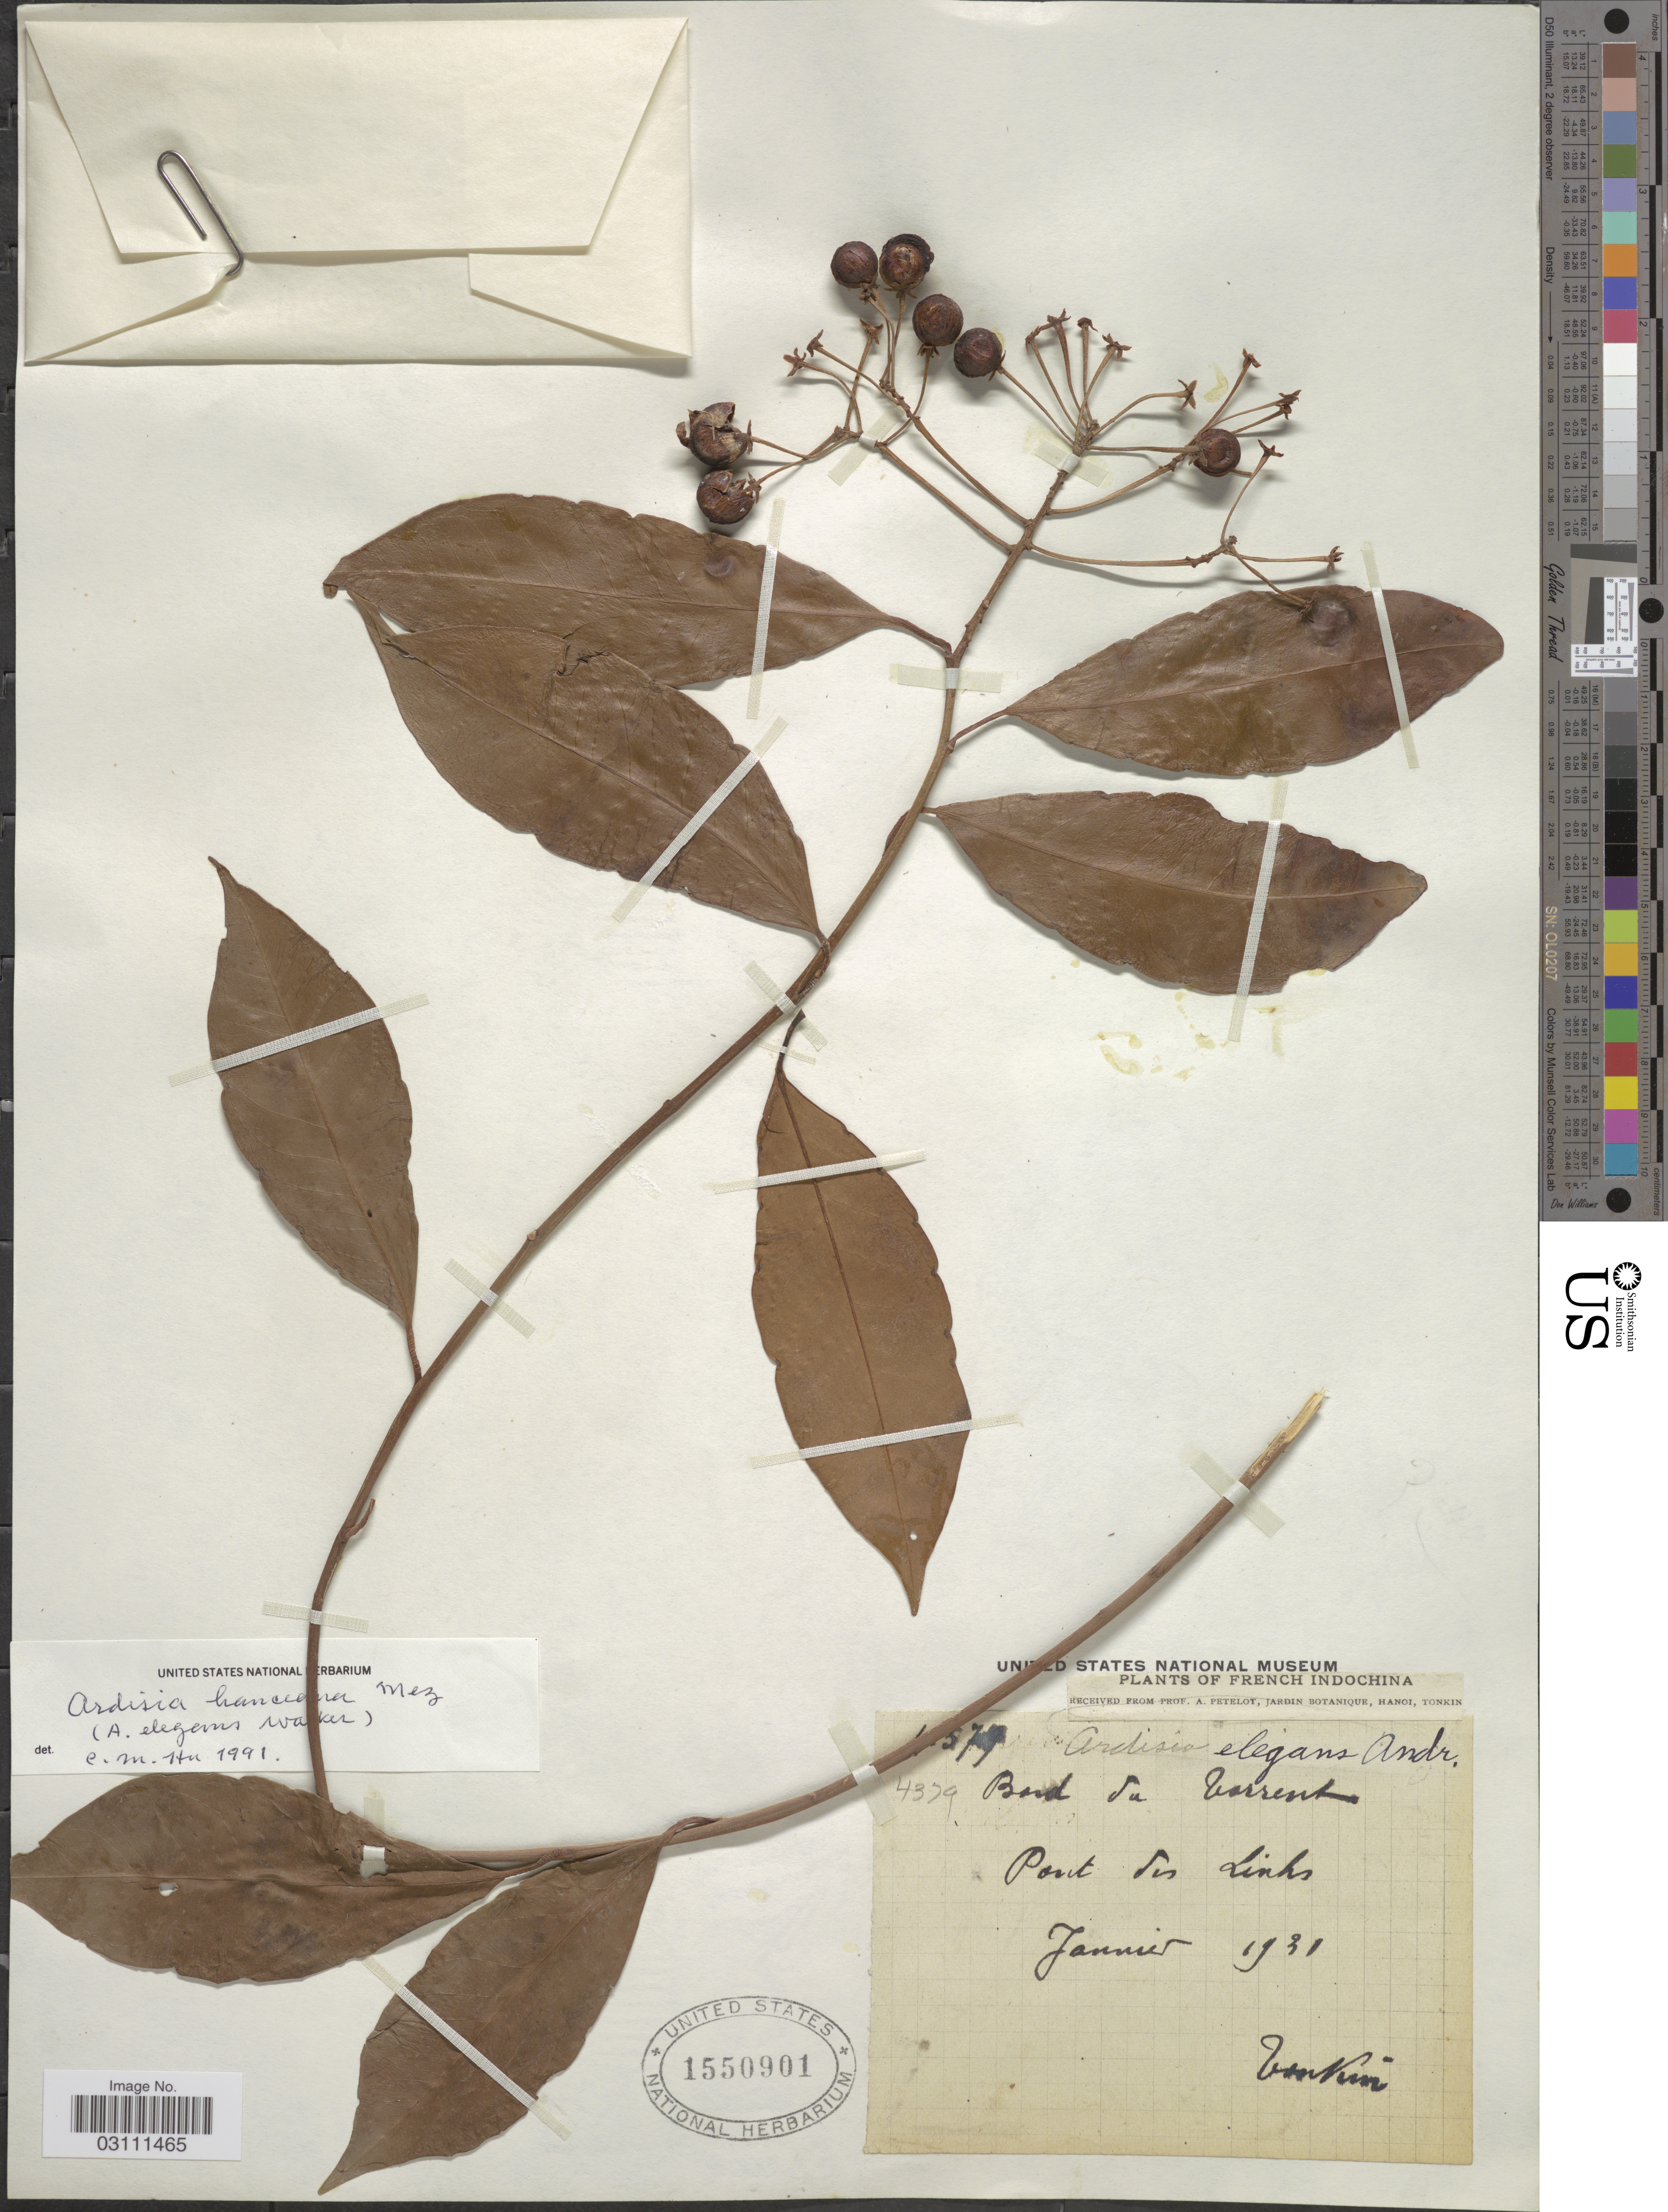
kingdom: Plantae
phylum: Tracheophyta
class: Magnoliopsida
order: Ericales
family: Primulaceae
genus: Ardisia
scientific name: Ardisia elegans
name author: Andrews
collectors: A. Petelot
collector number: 4379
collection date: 1931-01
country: Vietnam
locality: French Indochina, Pont du Links.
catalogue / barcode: US 1550901